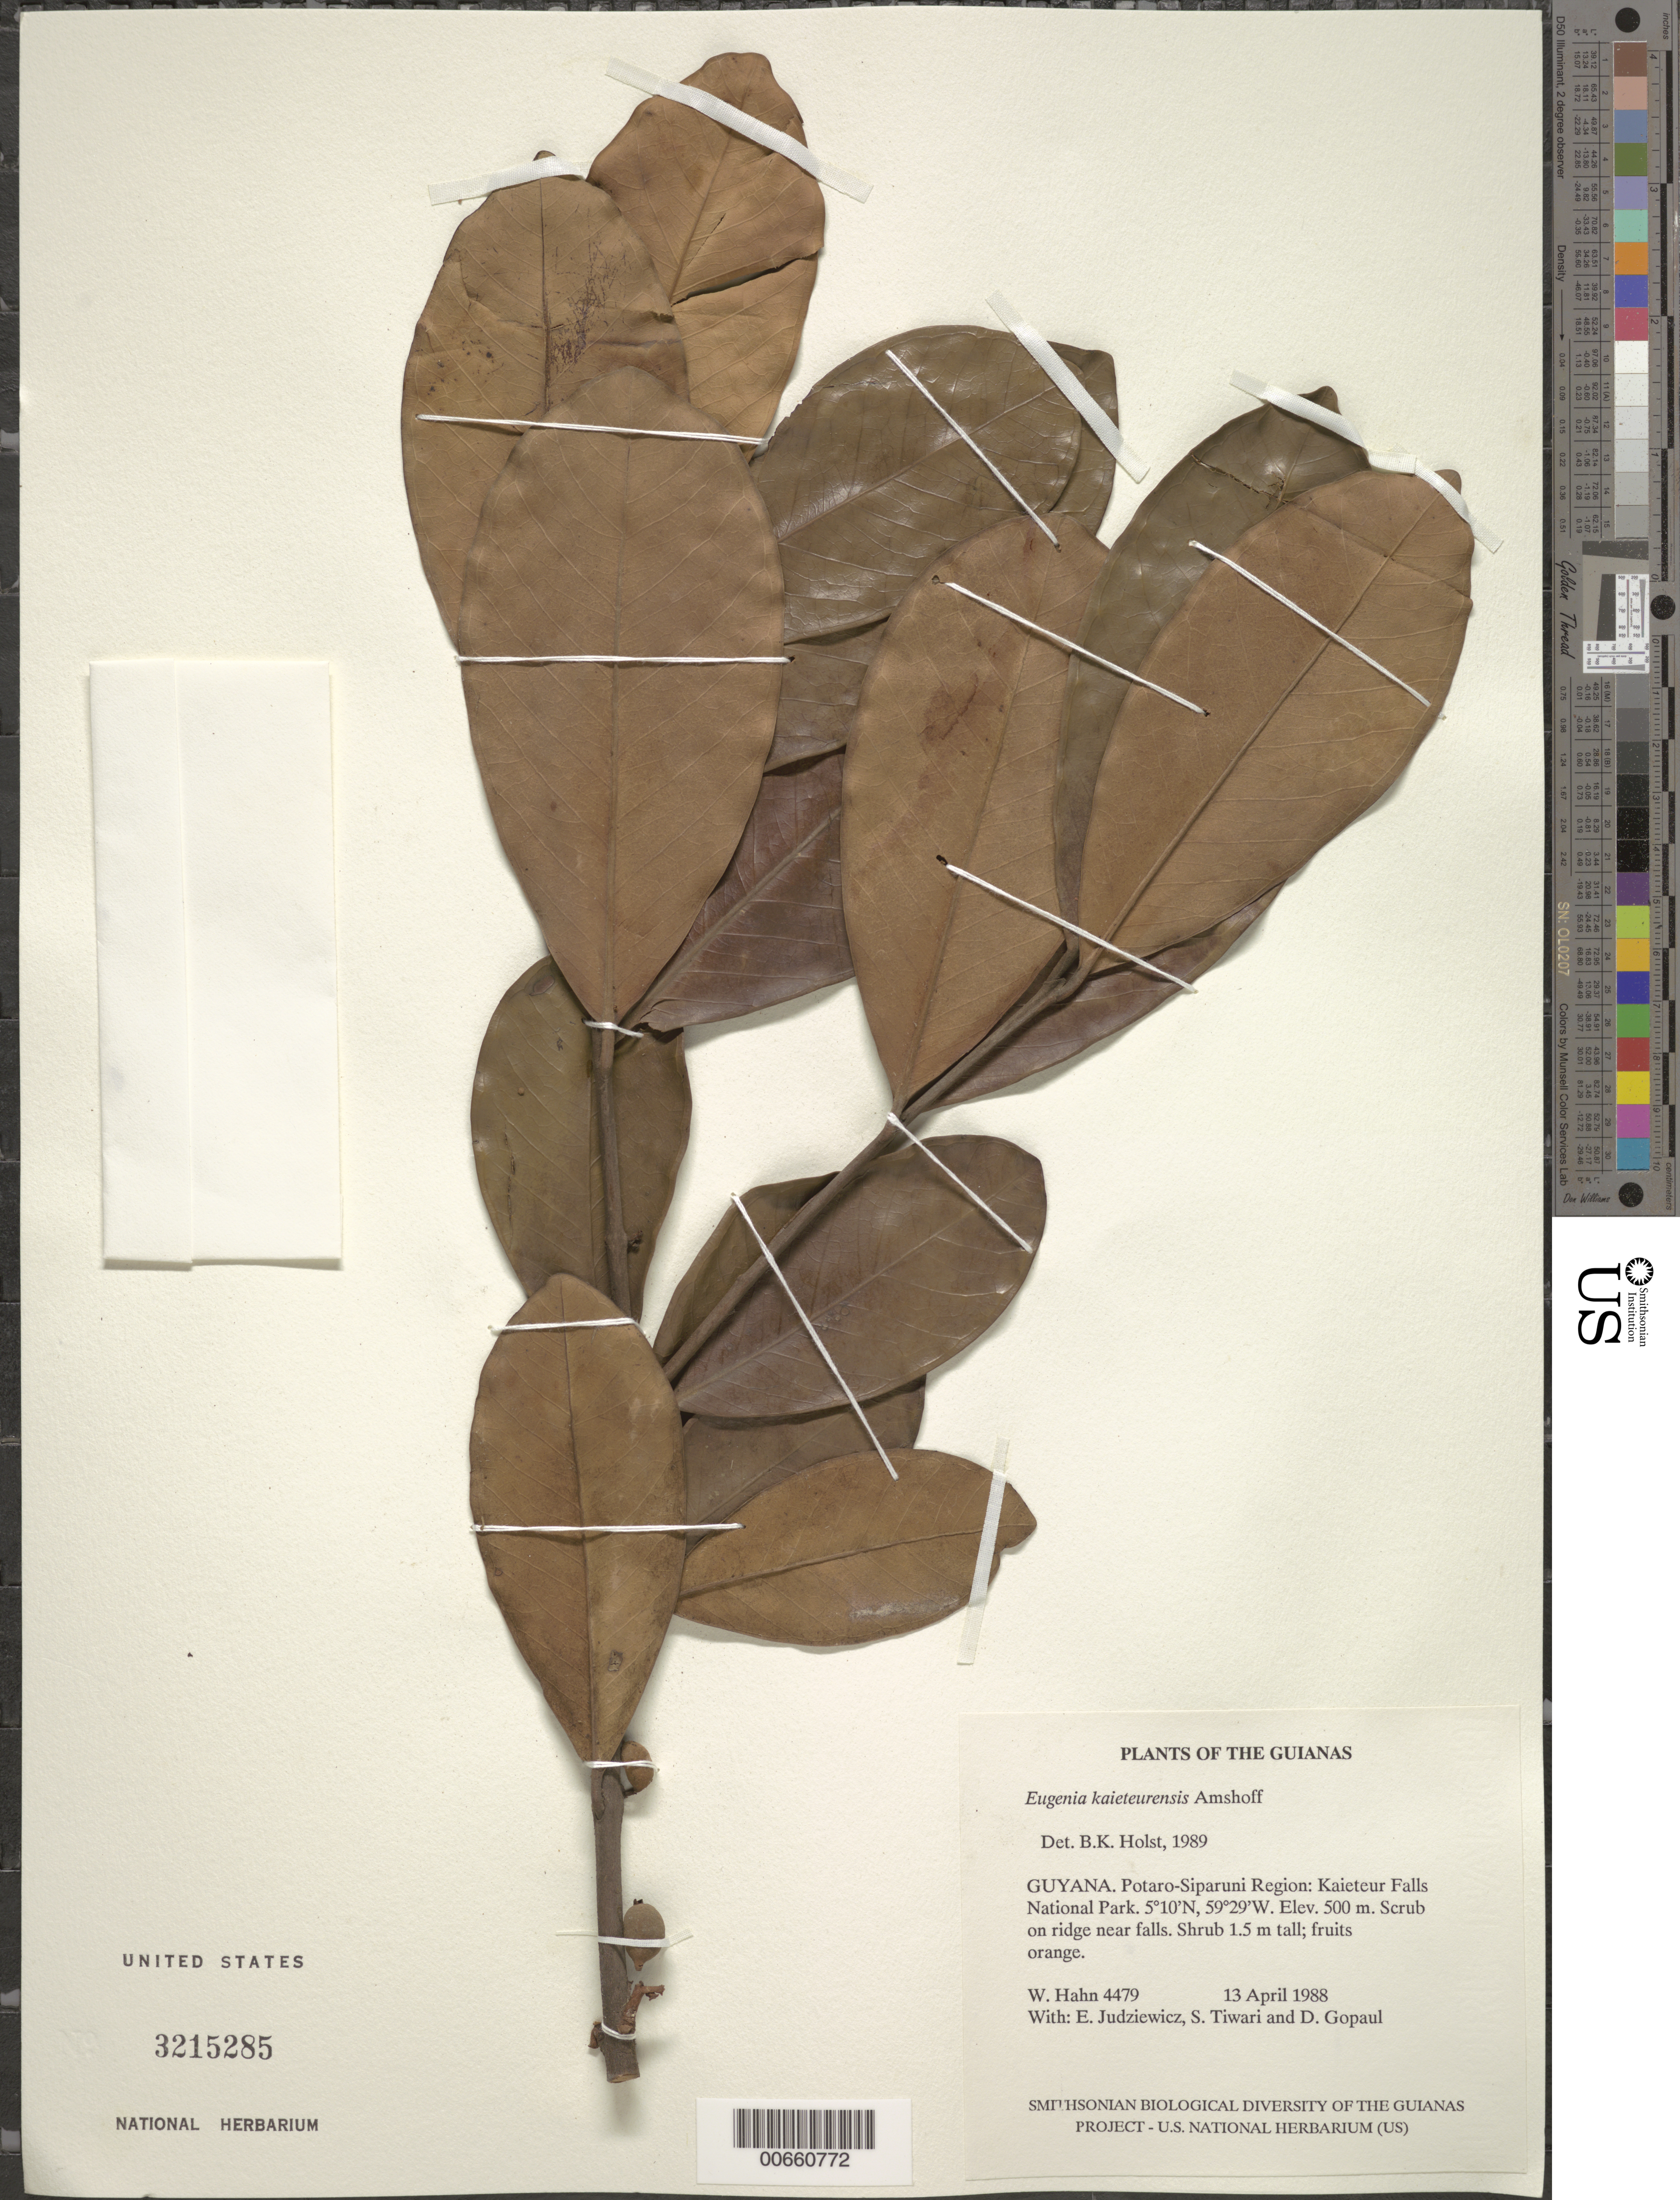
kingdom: Plantae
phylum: Tracheophyta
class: Magnoliopsida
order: Myrtales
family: Myrtaceae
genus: Eugenia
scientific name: Eugenia kaieteurensis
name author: Amshoff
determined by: Holst, Bruce K.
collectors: W. Hahn, E. J. Judziewicz, S. Tiwari & D. Gopaul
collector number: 4479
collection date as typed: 13 April 1988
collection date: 1988-04-13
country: Guyana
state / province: Potaro-Siparuni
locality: Kaieteur Falls National Park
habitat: Scrub on ridge near falls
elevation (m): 500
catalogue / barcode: US 3215285